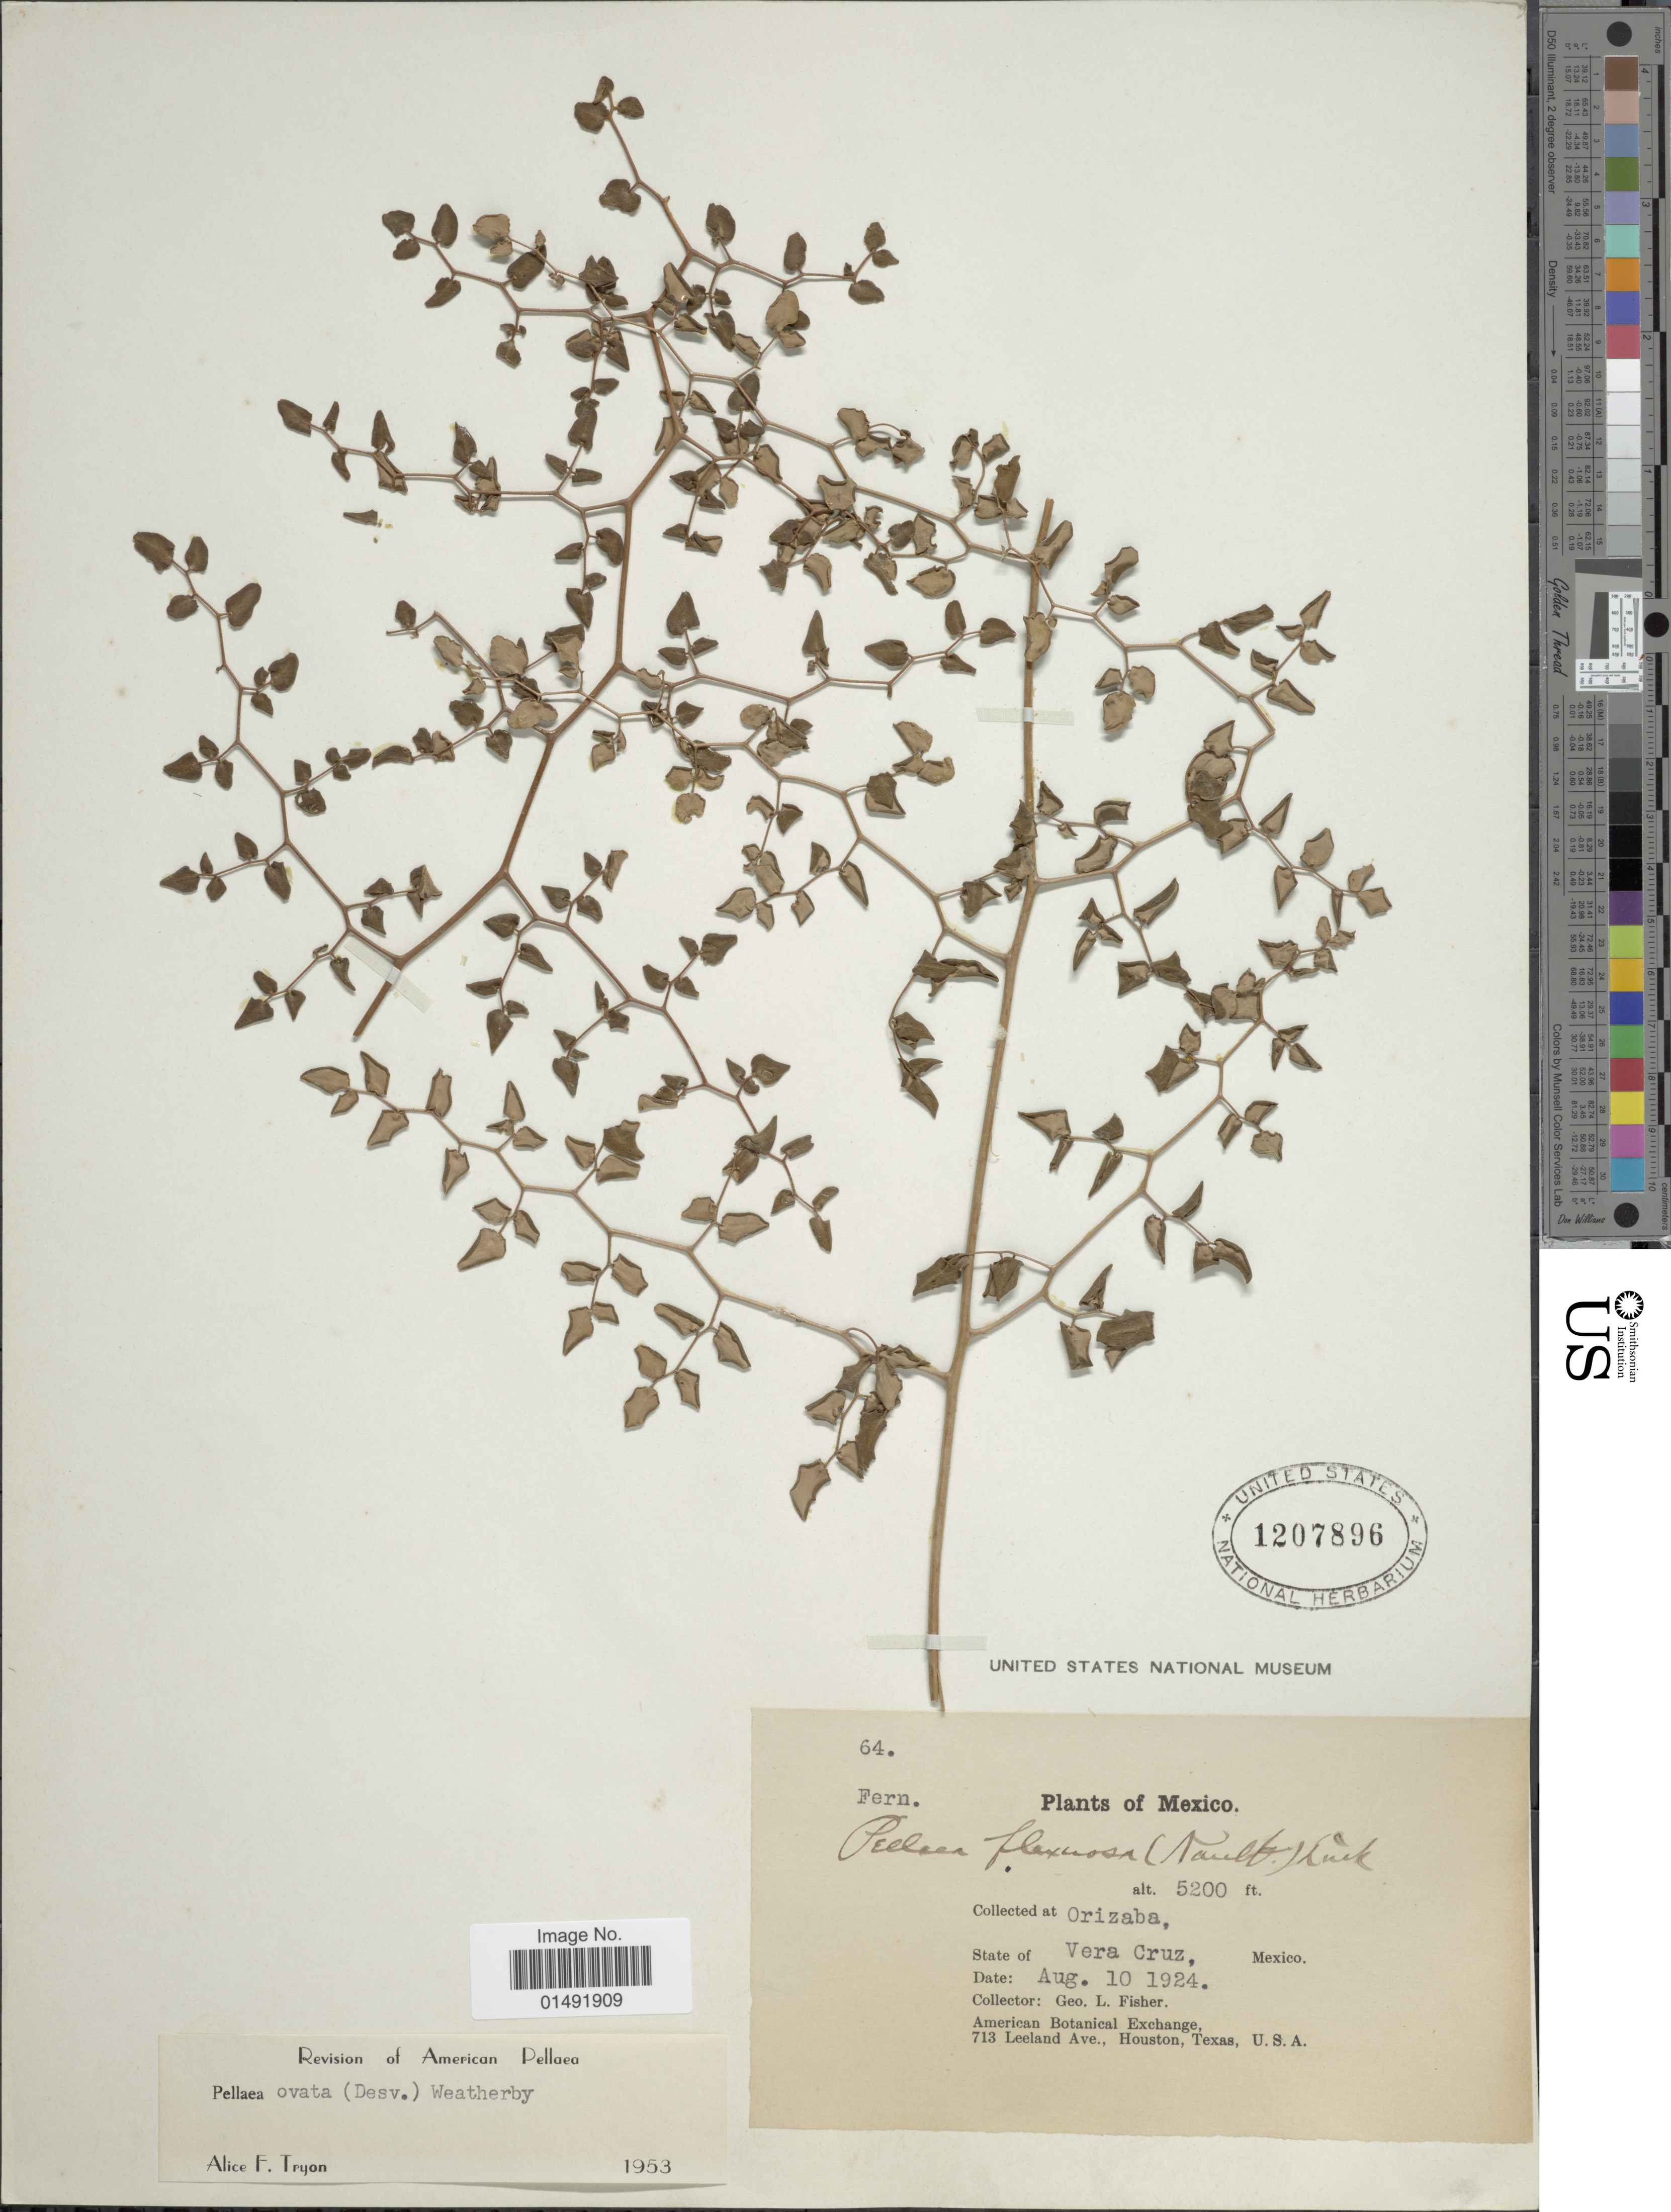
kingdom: Plantae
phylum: Tracheophyta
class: Polypodiopsida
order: Polypodiales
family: Pteridaceae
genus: Pellaea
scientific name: Pellaea ovata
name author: (Desv.) Weath.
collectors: G. L. Fisher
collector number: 64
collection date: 1924-08-10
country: Mexico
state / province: Veracruz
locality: Orizaba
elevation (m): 1585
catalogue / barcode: US 1207896